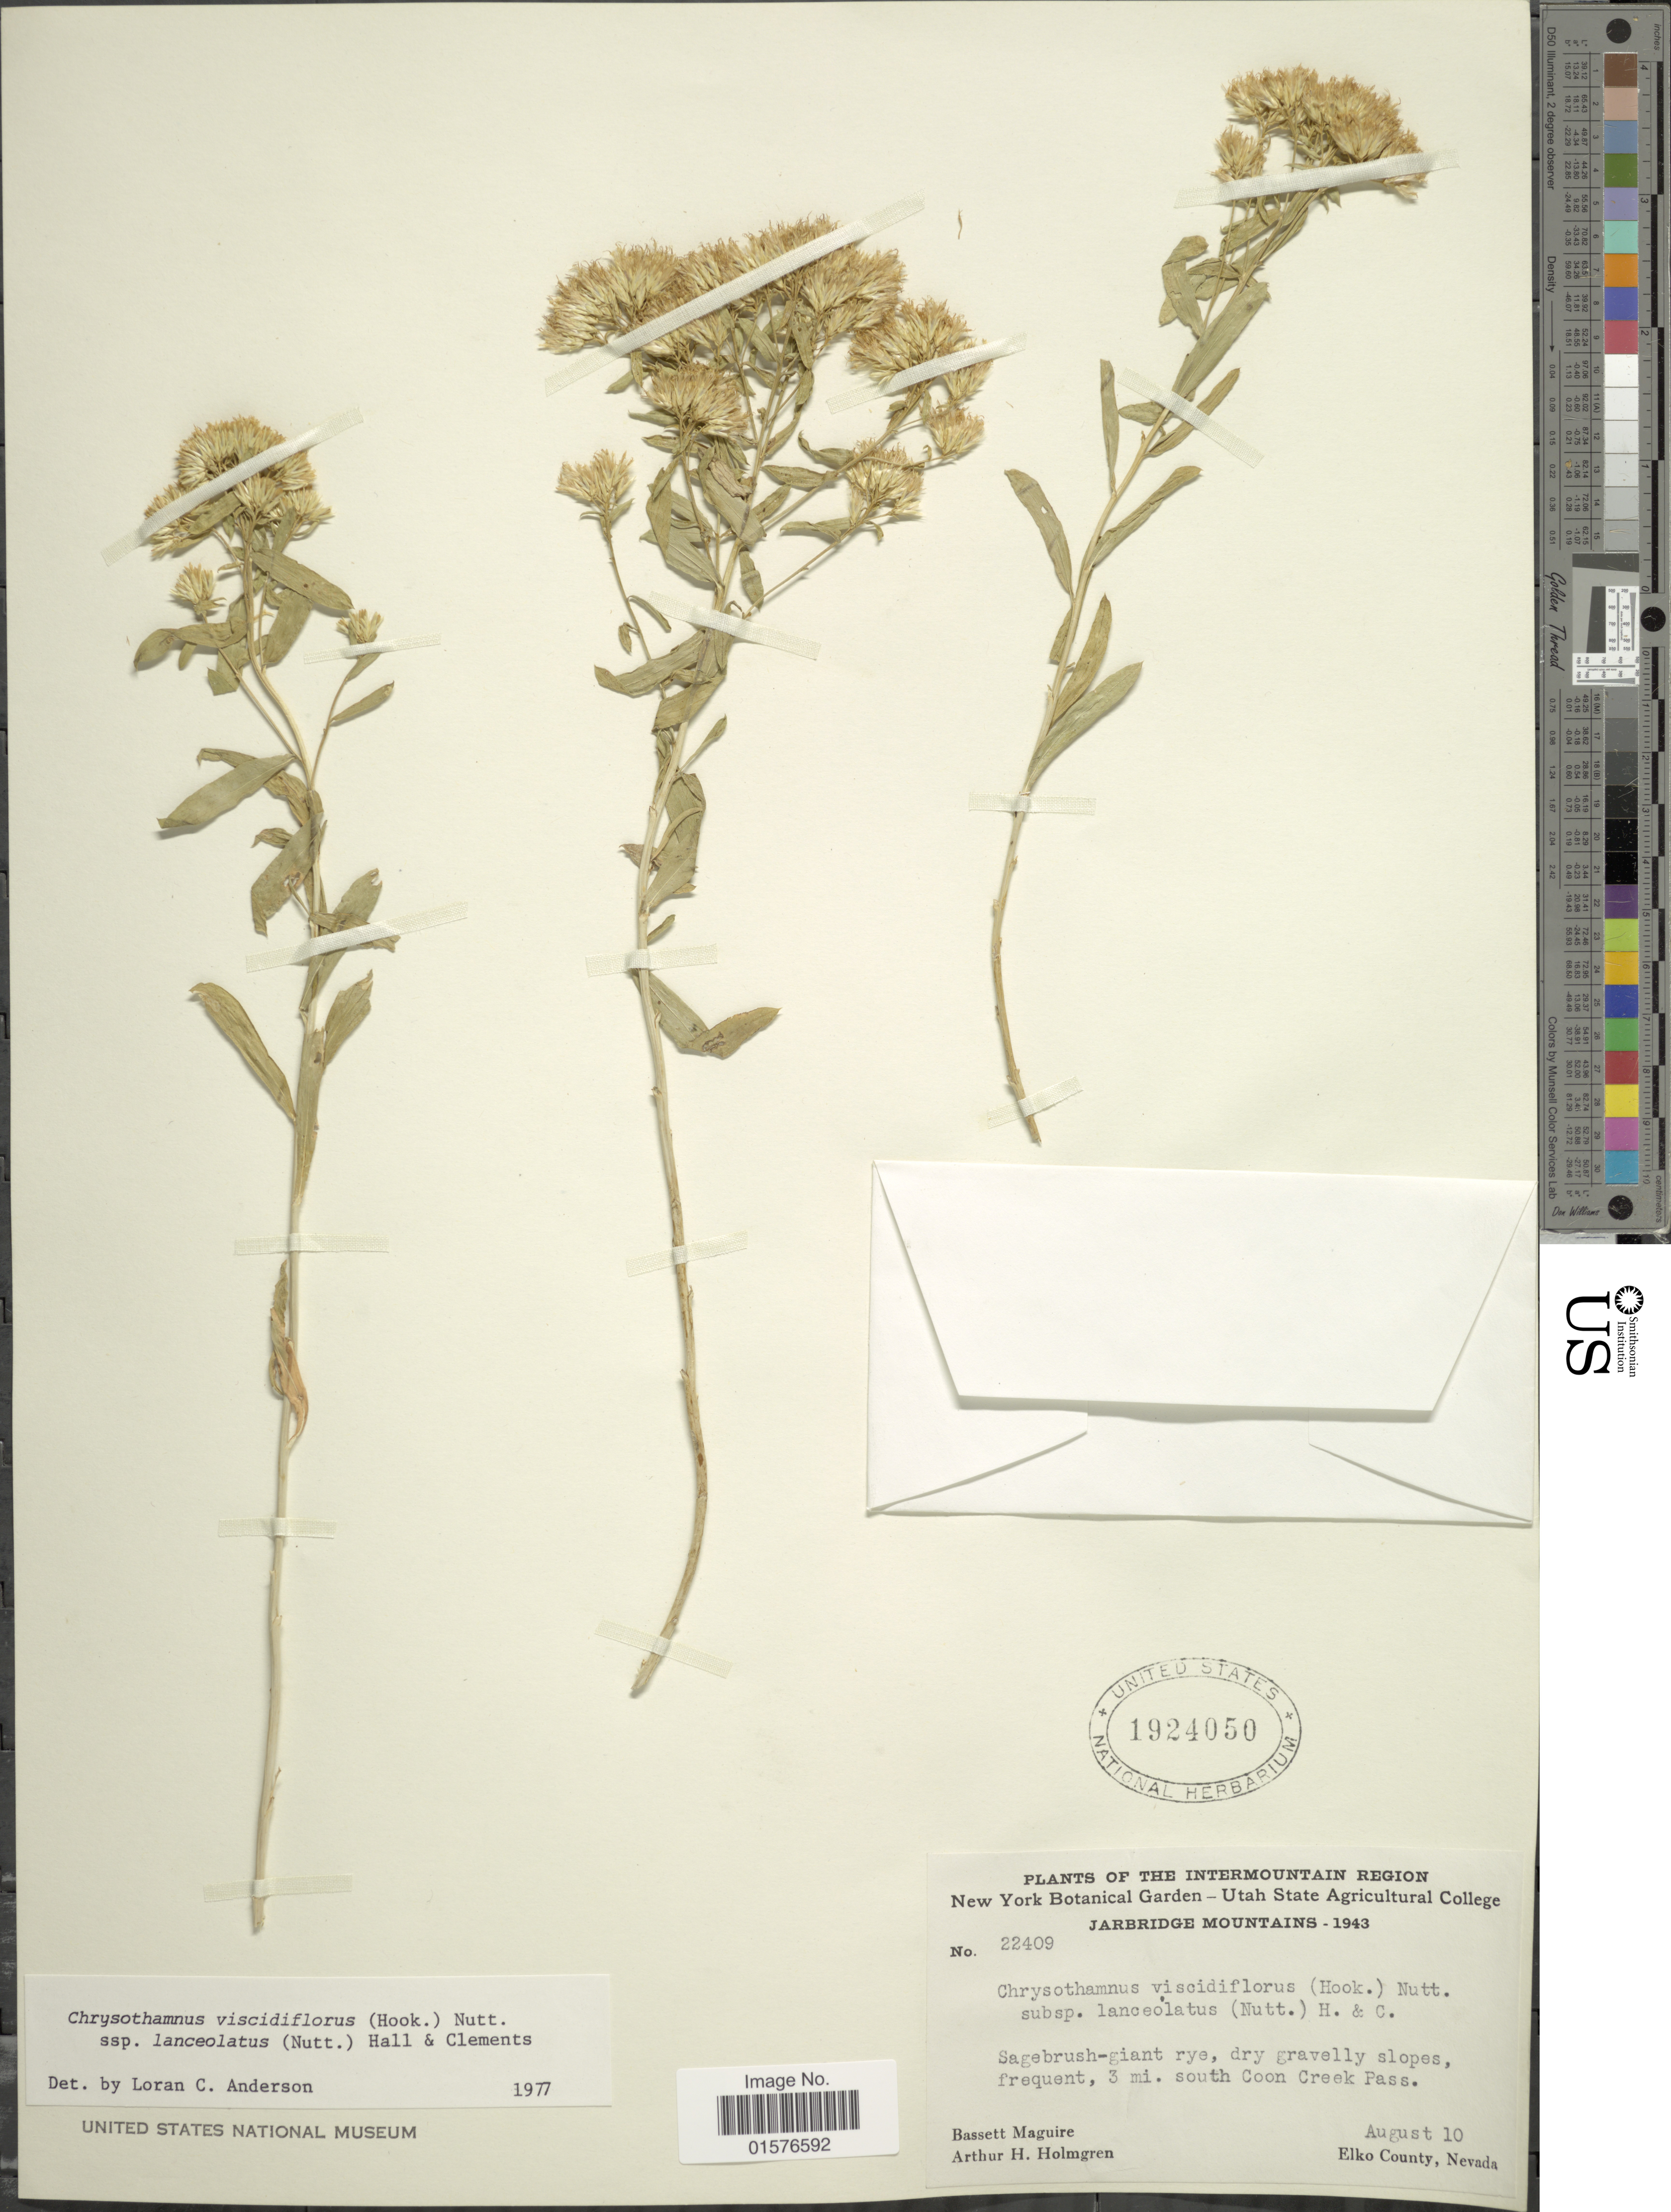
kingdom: Plantae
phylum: Tracheophyta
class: Magnoliopsida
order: Asterales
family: Asteraceae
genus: Chrysothamnus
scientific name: Chrysothamnus viscidiflorus subsp. lanceolatus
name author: (Nutt.) H.M. Hall & Clem.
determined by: Urbatsch, Lowell E., Curator (LSU), Louisiana State University (UNITED STATES)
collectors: B. Maguire & A. H. Holmgren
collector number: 22409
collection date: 1943-08-10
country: United States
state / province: Nevada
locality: Jarbridge Mountains. Elko County, 3 mi. south Coon Creek Pass.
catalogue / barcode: US 1924050